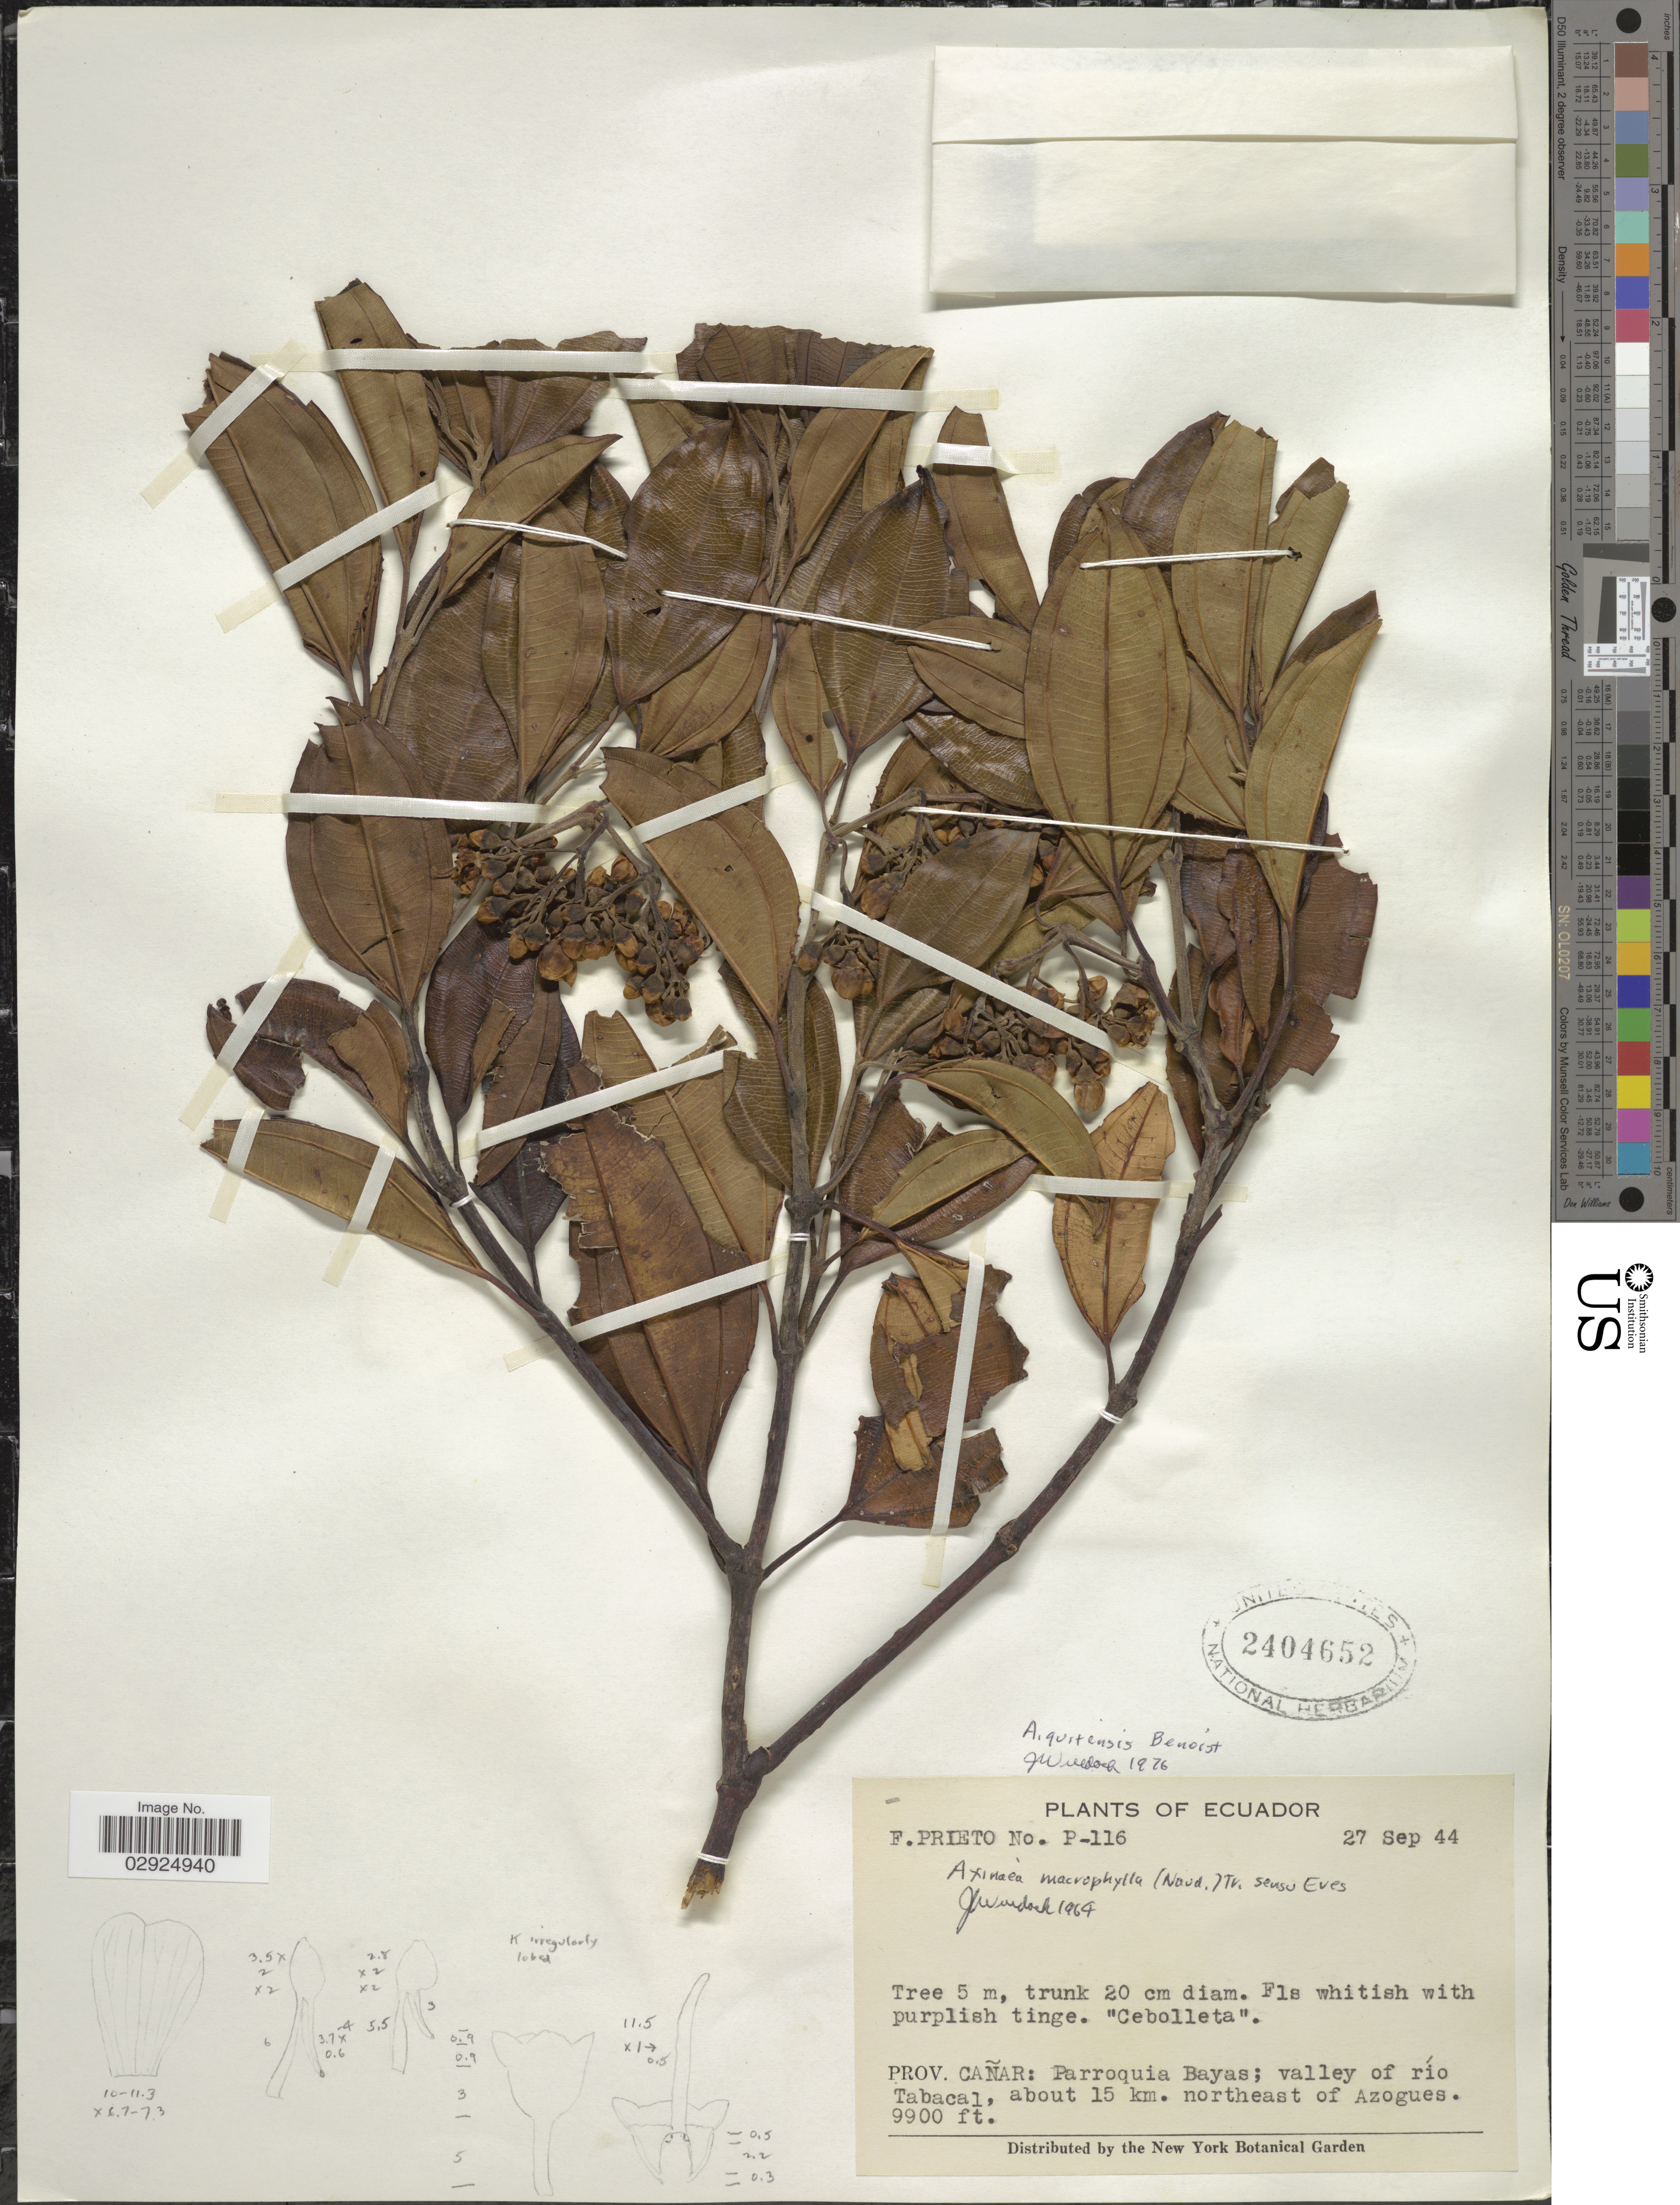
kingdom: Plantae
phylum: Tracheophyta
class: Magnoliopsida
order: Myrtales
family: Melastomataceae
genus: Axinaea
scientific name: Axinaea quitensis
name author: Benoist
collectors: F. Prieto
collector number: P-116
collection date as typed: Transcribed d/m/y: 27/9/44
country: Ecuador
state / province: Cañar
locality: Parroquia Bayas; valley of rio Tabacal, about 15 km. northeast of Azogues.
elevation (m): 3018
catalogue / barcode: US 2404652